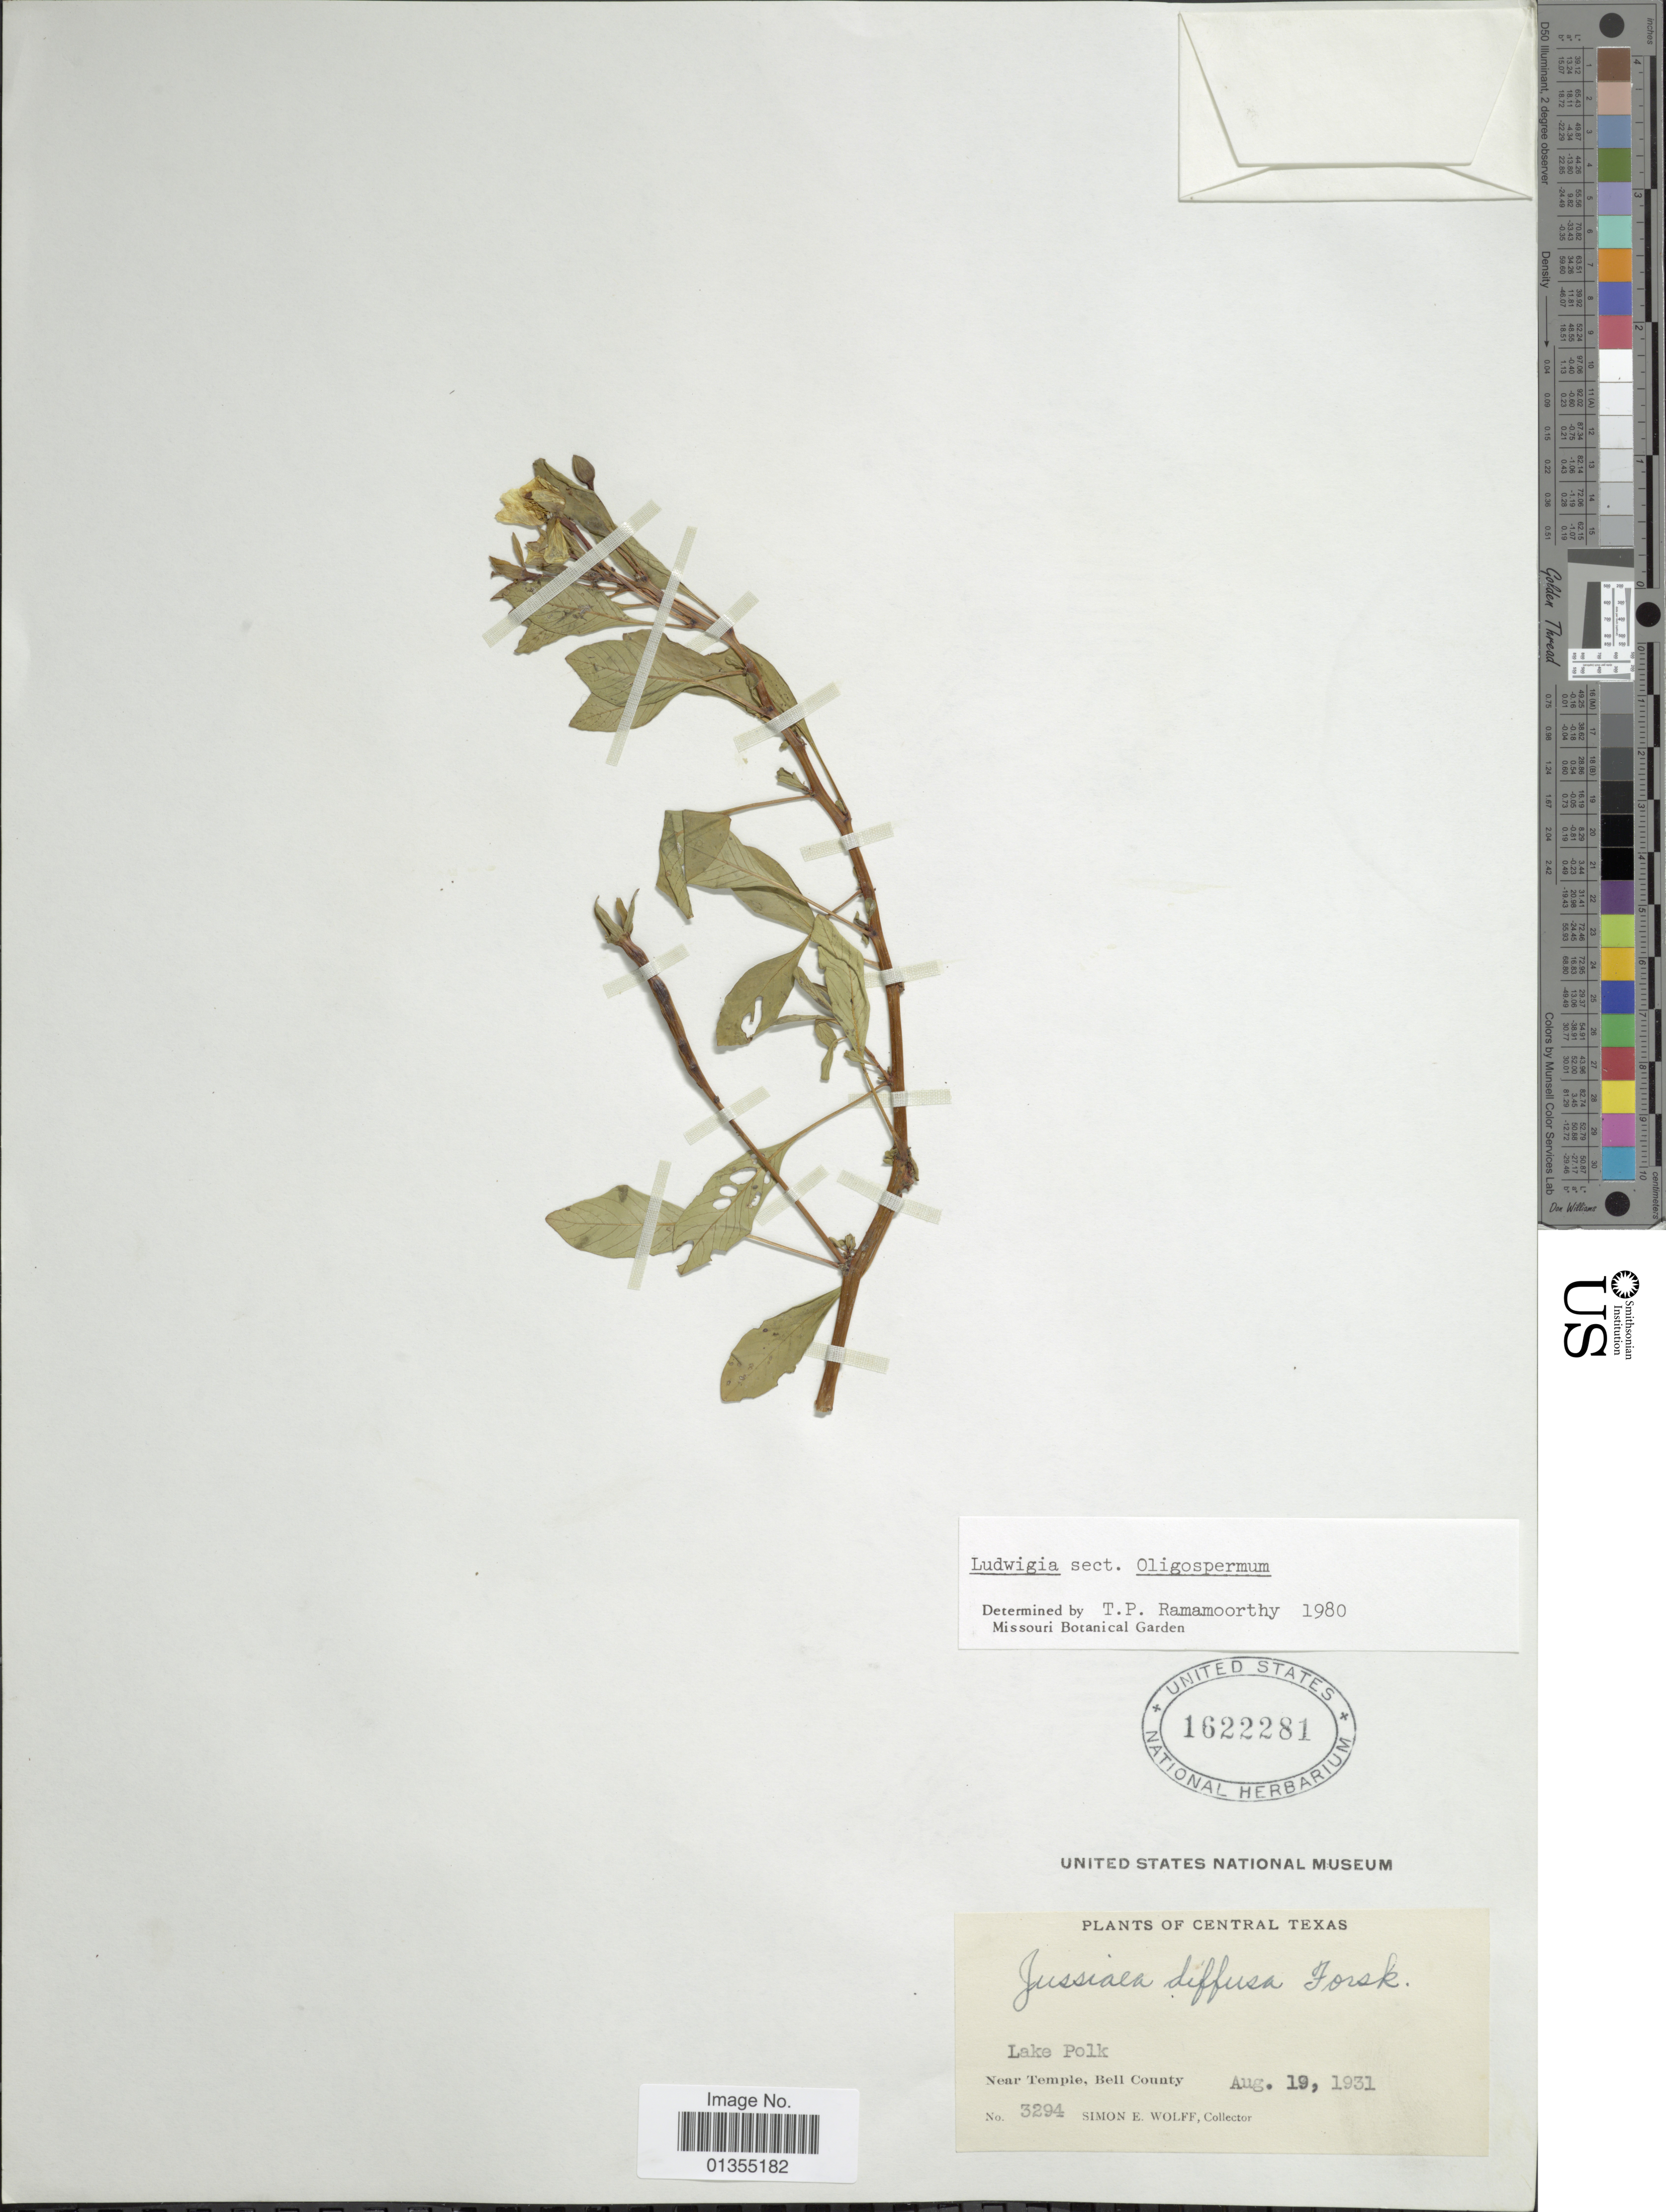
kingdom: Plantae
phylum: Tracheophyta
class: Magnoliopsida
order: Myrtales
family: Onagraceae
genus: Ludwigia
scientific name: Ludwigia stolonifera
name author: (Guill. & Perr.) P.H. Raven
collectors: S. E. Wolff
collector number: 3294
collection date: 1931-08-19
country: United States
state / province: Texas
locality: Central Texas, near Temple, Bell County, Lake Polk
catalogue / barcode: US 1622281